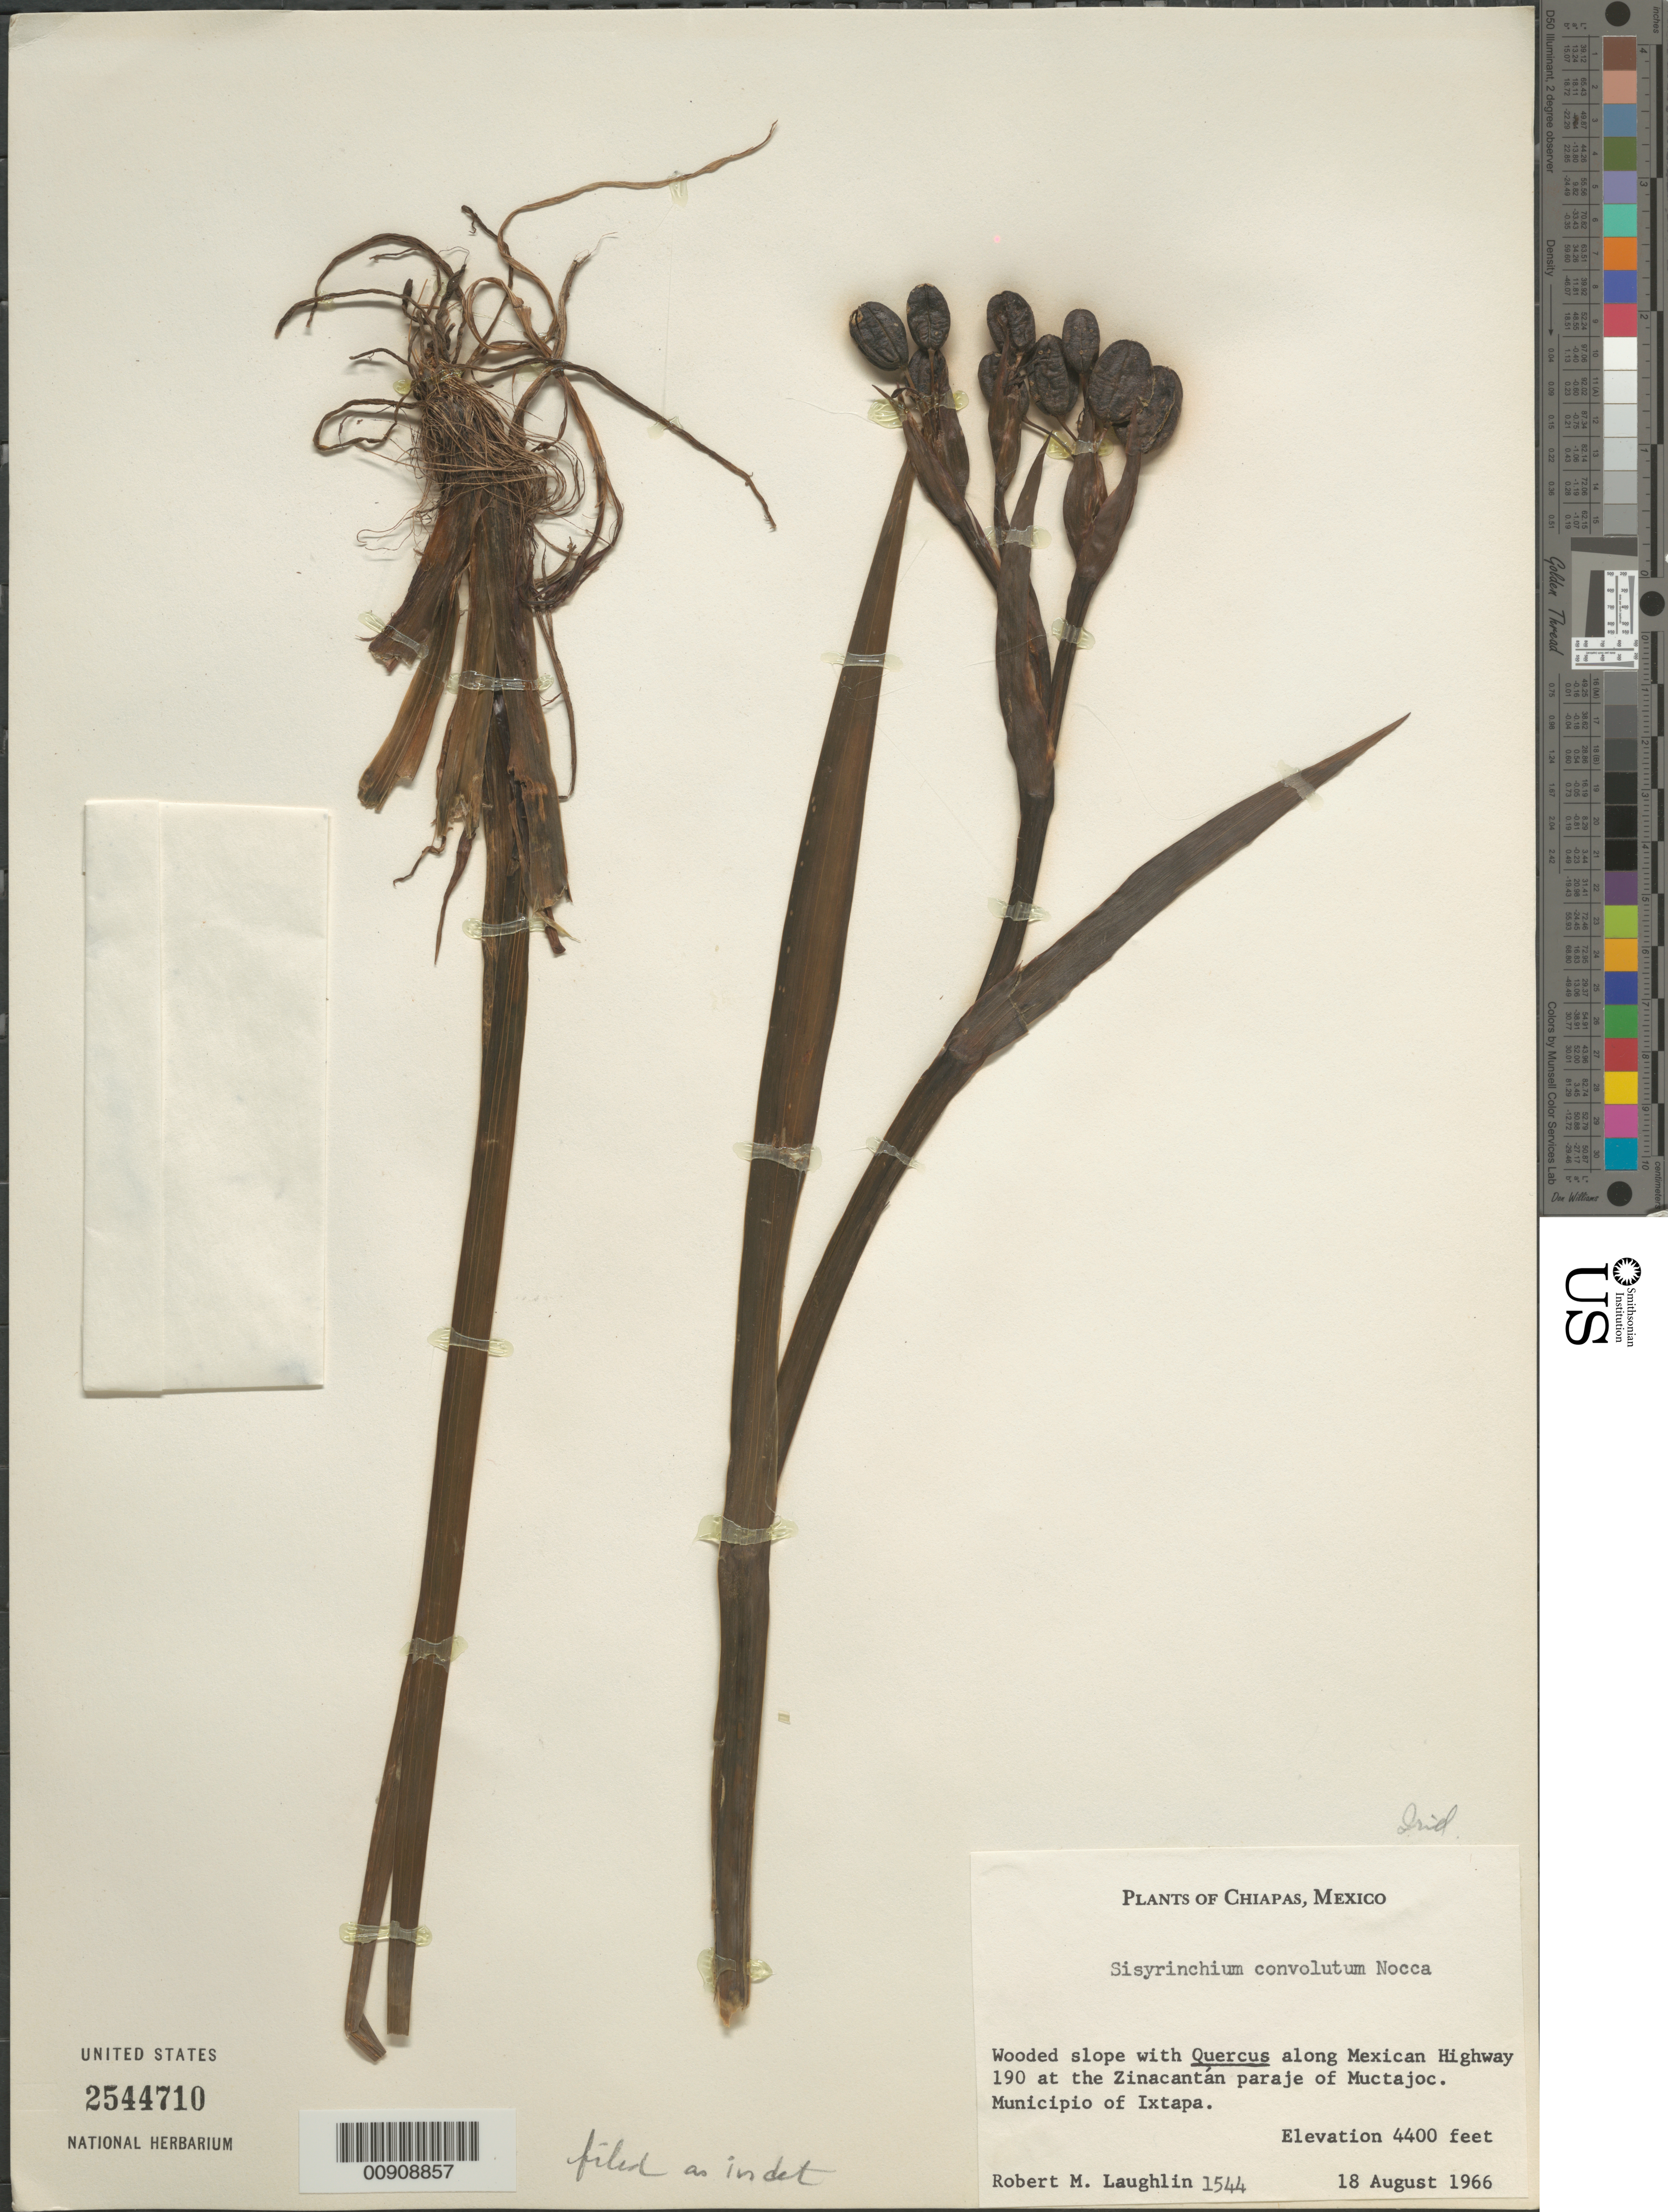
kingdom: Plantae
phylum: Tracheophyta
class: Liliopsida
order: Asparagales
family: Iridaceae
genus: Sisyrinchium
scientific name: Sisyrinchium sp.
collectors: R. M. Laughlin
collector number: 1544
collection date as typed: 18 Aug 1966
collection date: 1966-08-18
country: Mexico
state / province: Chiapas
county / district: Ixtapa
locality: Along Mexican Highway 190 at the Zinacantán paraje of Muctajoc. Municipio of Ixtapa, Chiapas.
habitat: Wooded slope with Quercus.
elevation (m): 1341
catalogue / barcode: US 2544710